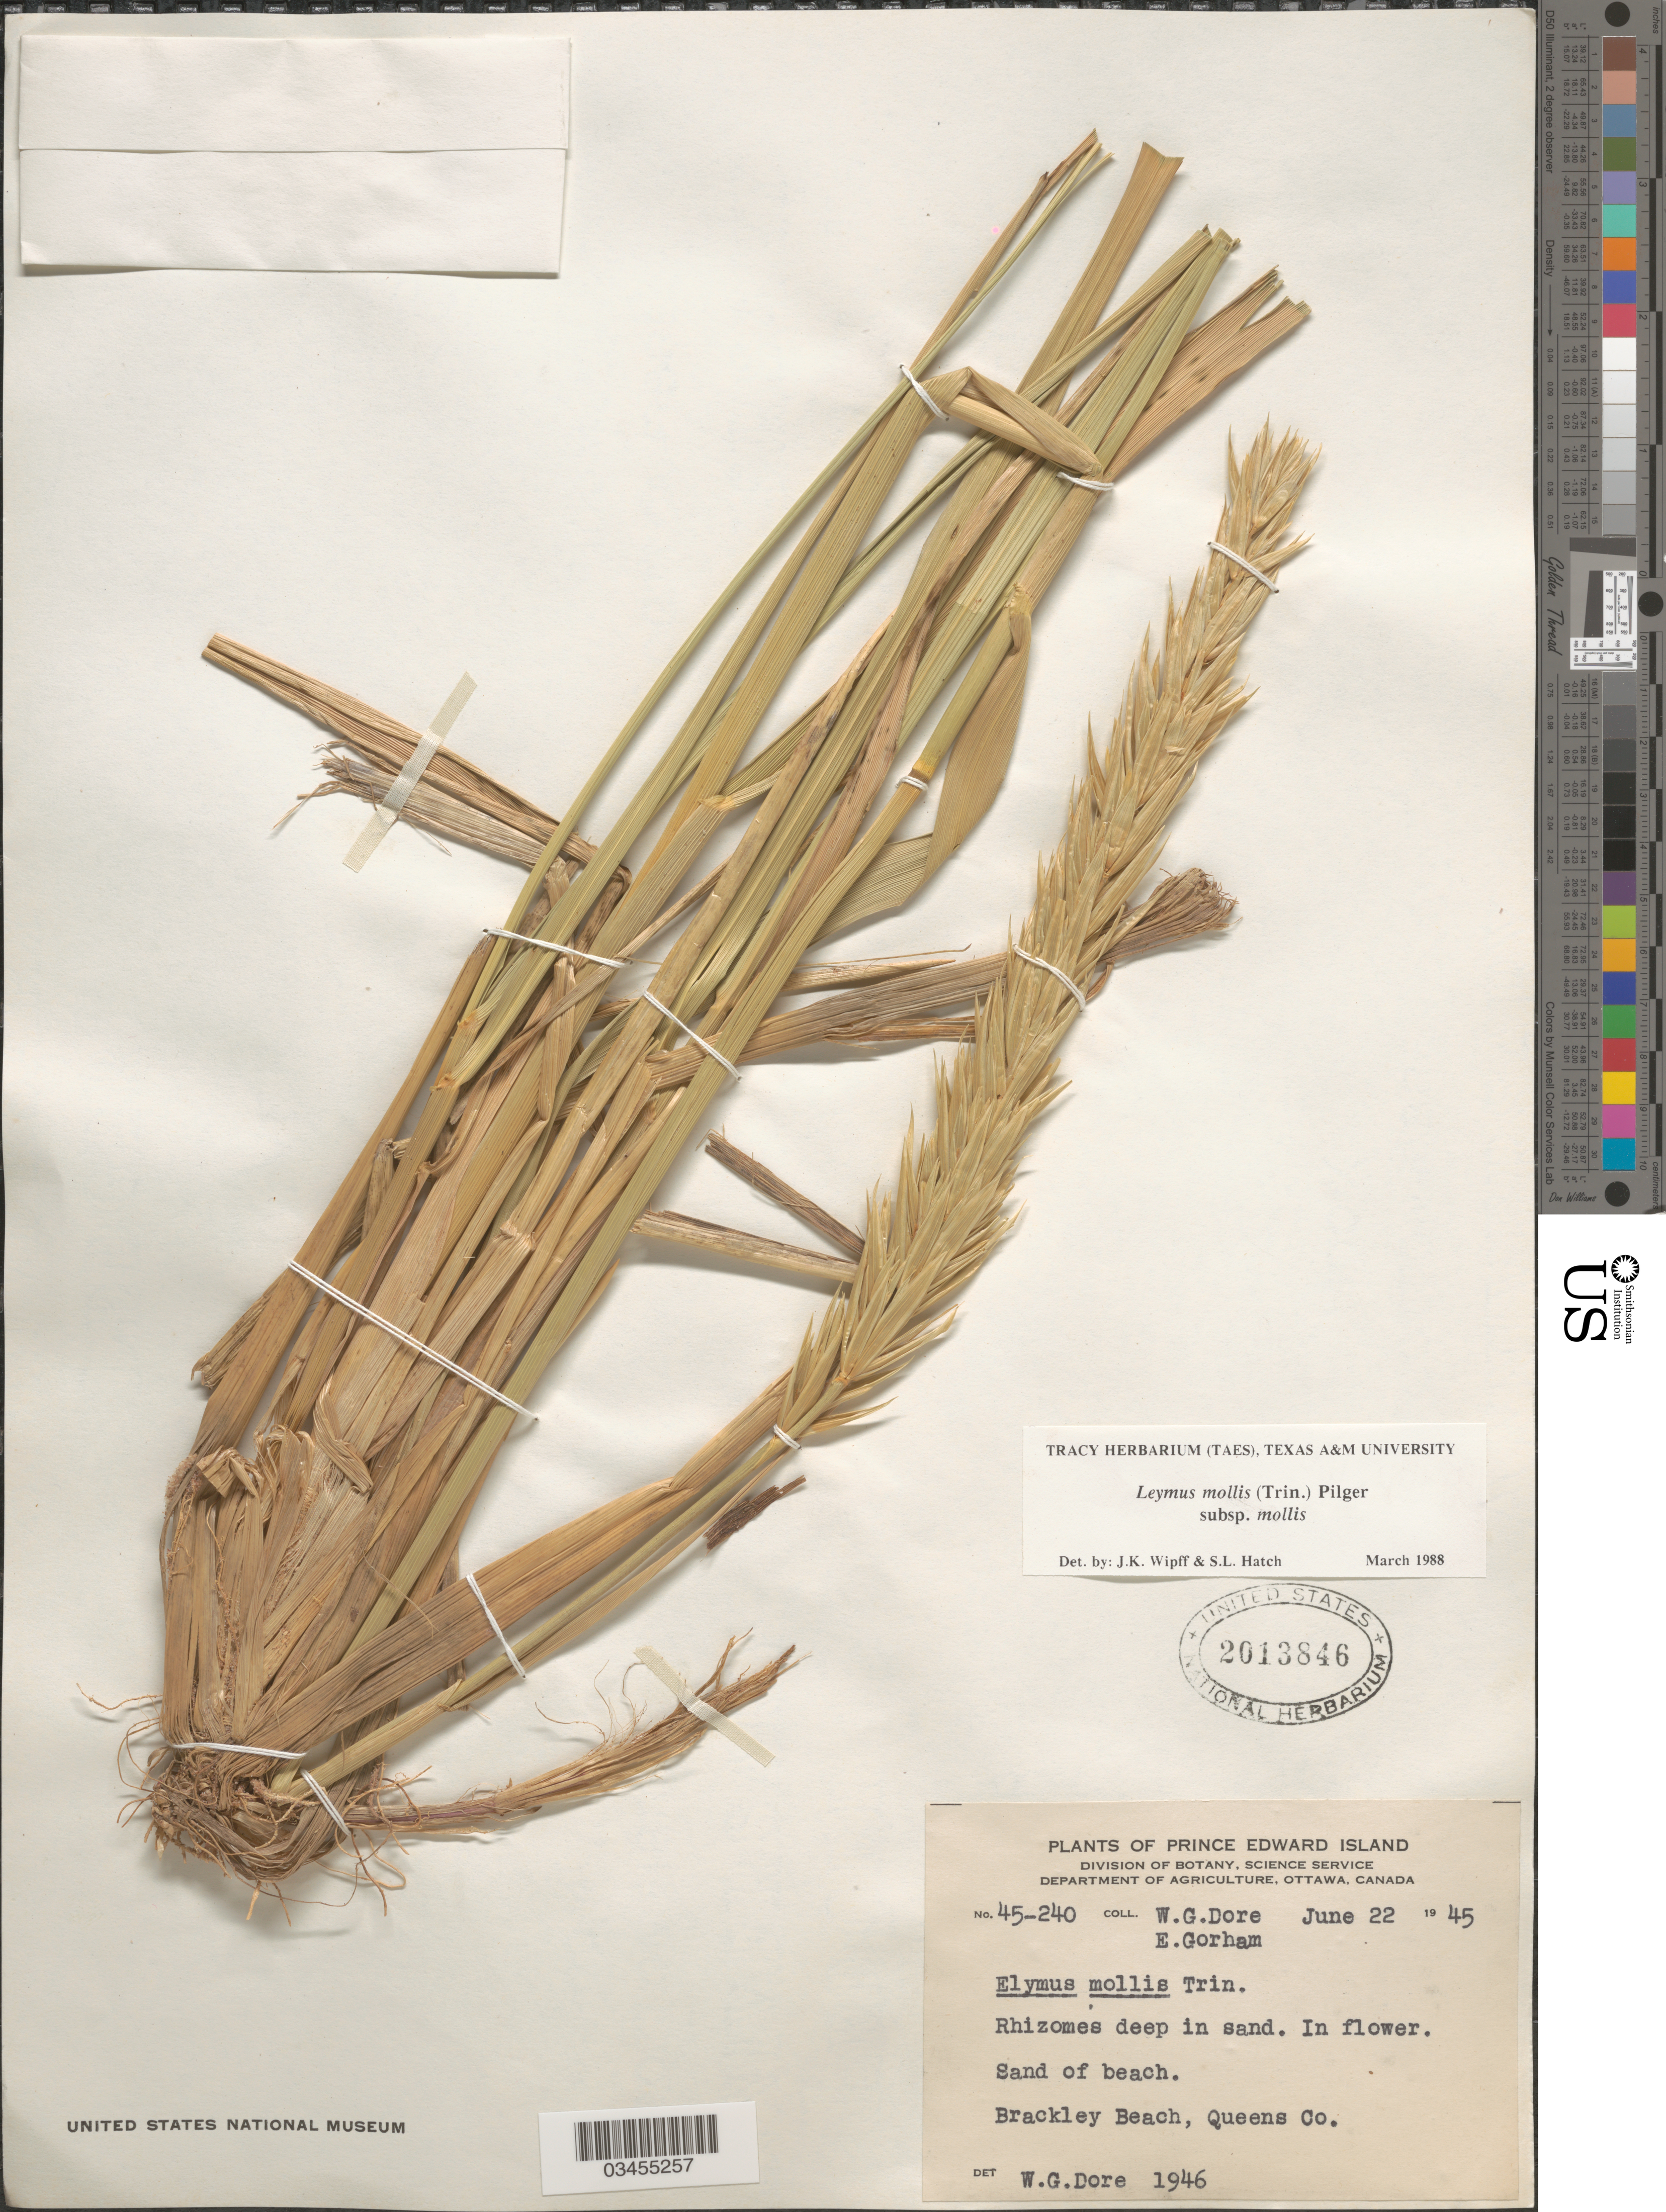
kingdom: Plantae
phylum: Tracheophyta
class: Liliopsida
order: Poales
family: Poaceae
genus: Leymus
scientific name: Leymus mollis subsp. mollis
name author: (Trin.) Pilg.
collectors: W. Dore & E. Gorham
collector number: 45-240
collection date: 1945-06-22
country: Canada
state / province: Prince Edward Island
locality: Brackley Beach, Queens Co.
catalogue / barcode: US 2013846